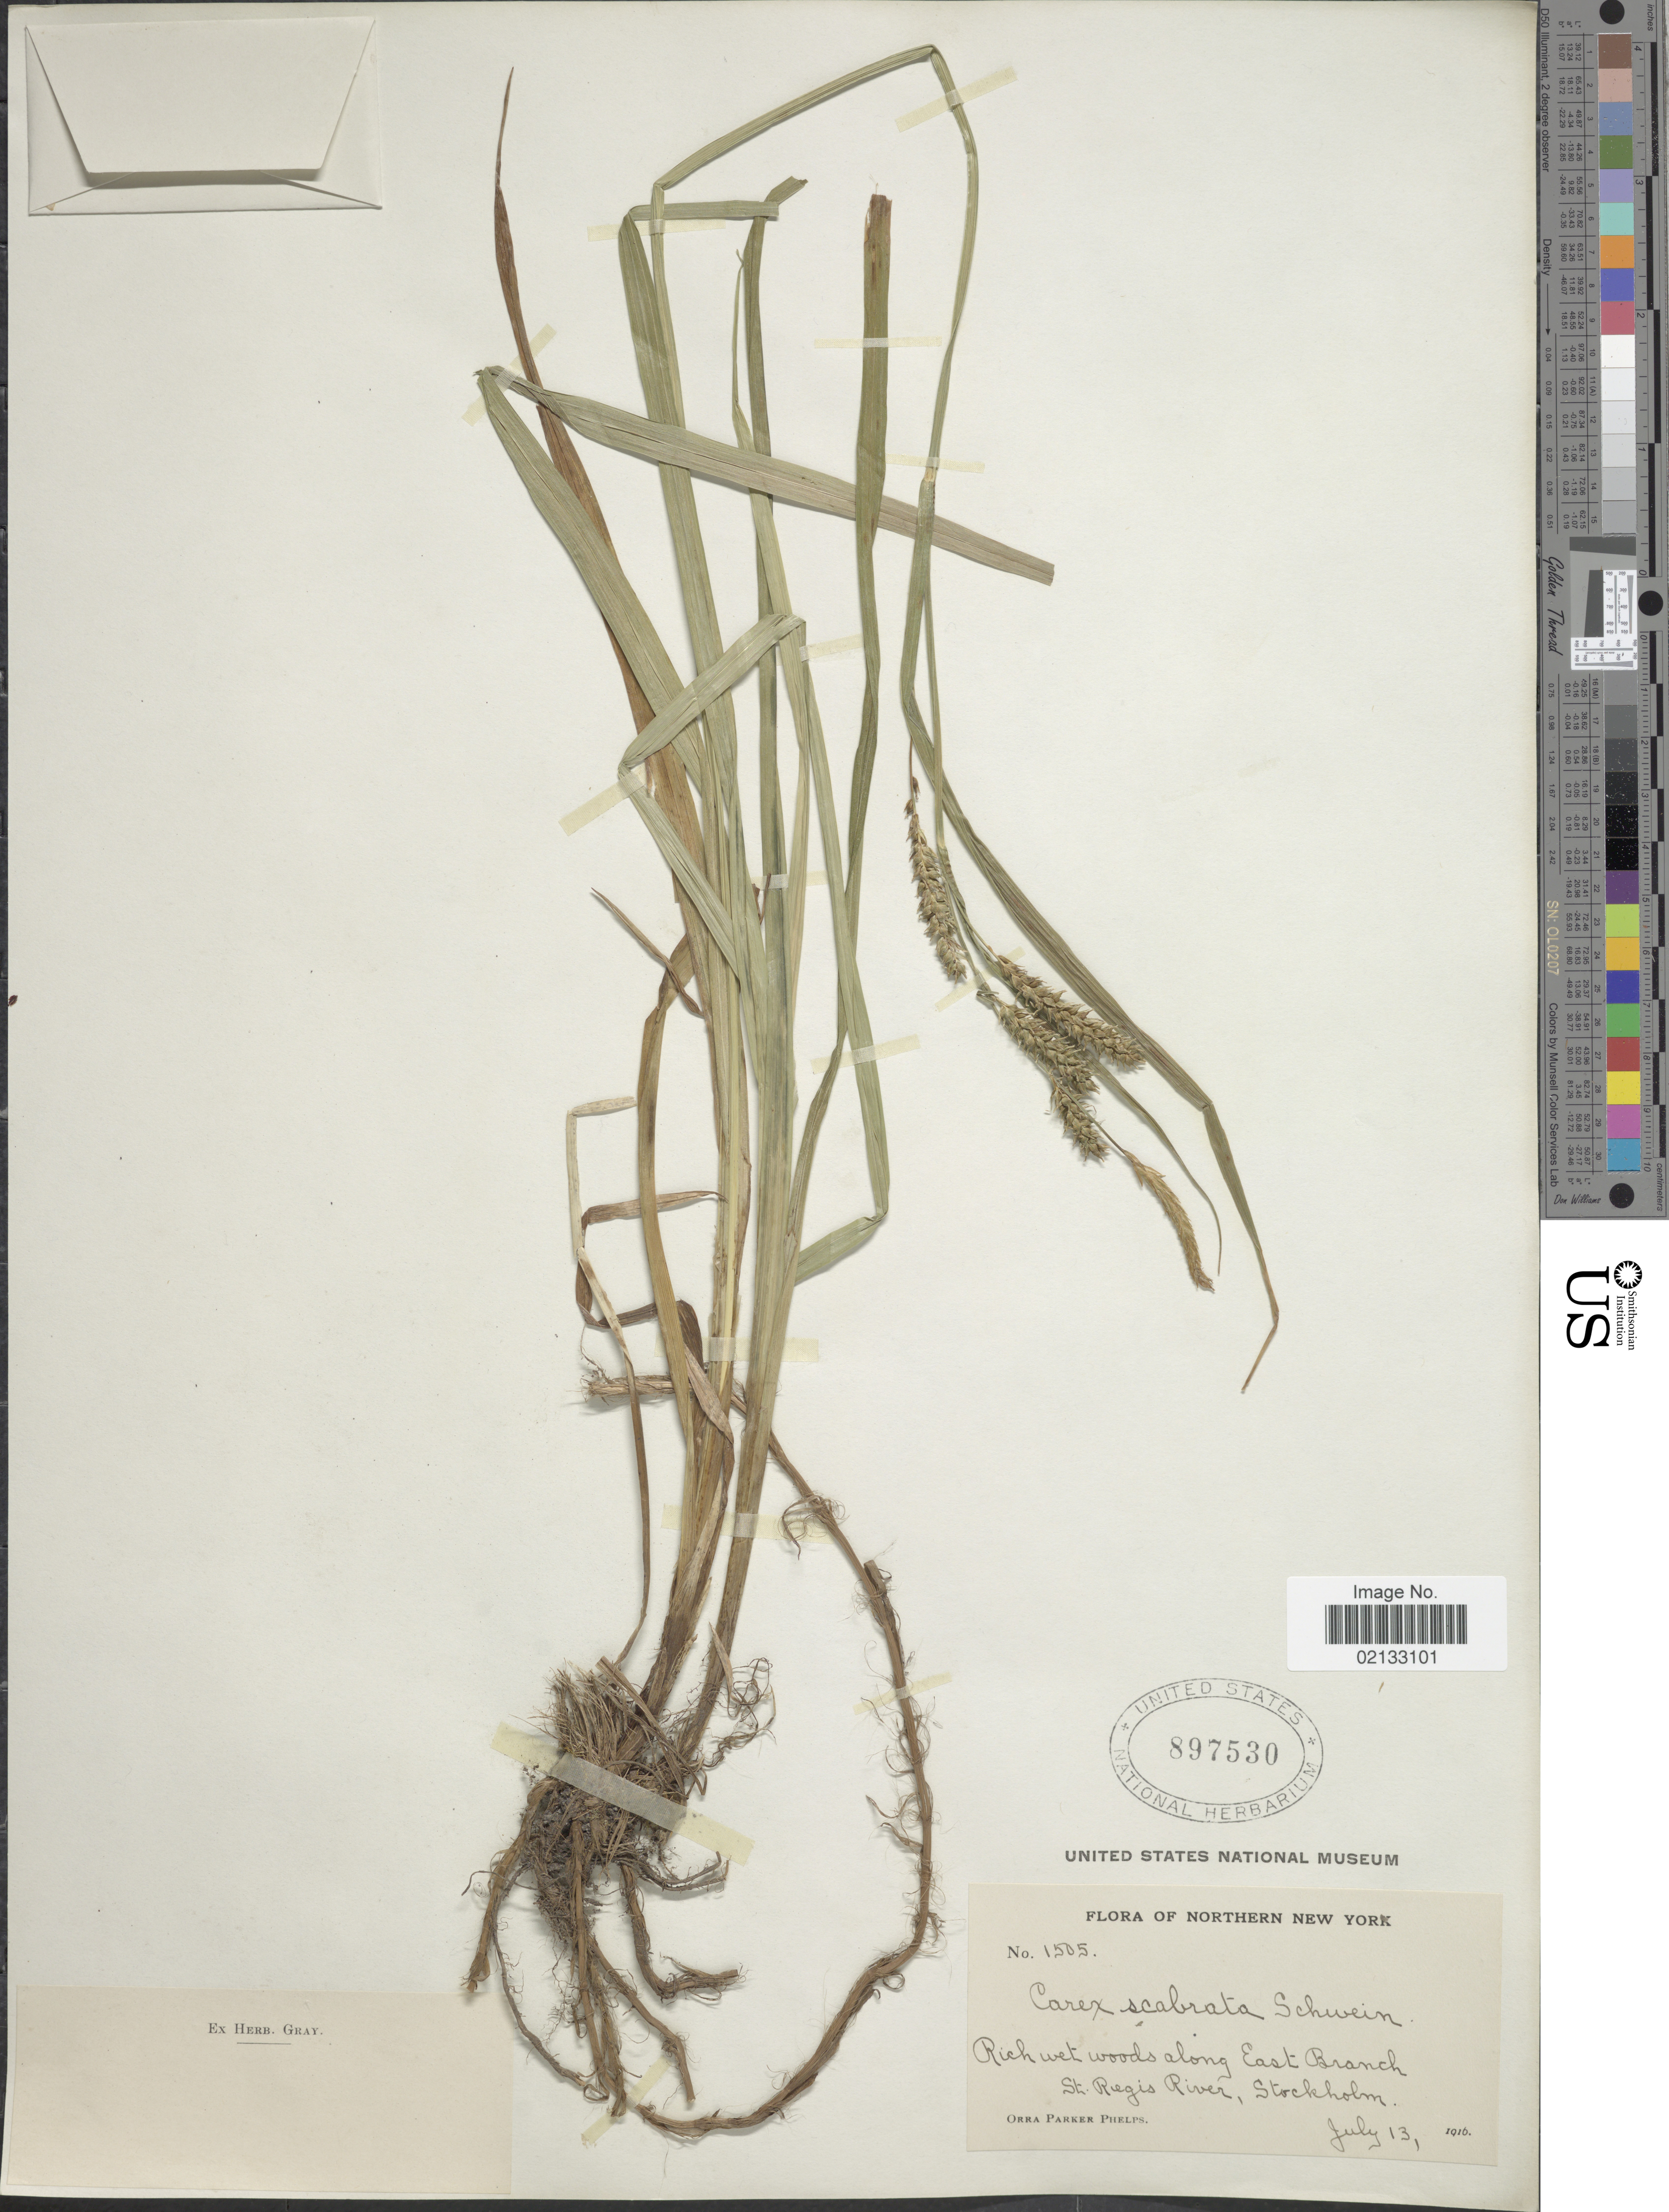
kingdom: Plantae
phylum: Tracheophyta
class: Liliopsida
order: Poales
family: Cyperaceae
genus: Carex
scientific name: Carex scabrata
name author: Schwein.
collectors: O. P. Phelps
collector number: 1505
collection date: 1916-07-13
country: United States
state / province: New York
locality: Northern New York. Rich wet woods along East Branch St. Rugis River, Stockholm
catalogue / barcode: US 897530